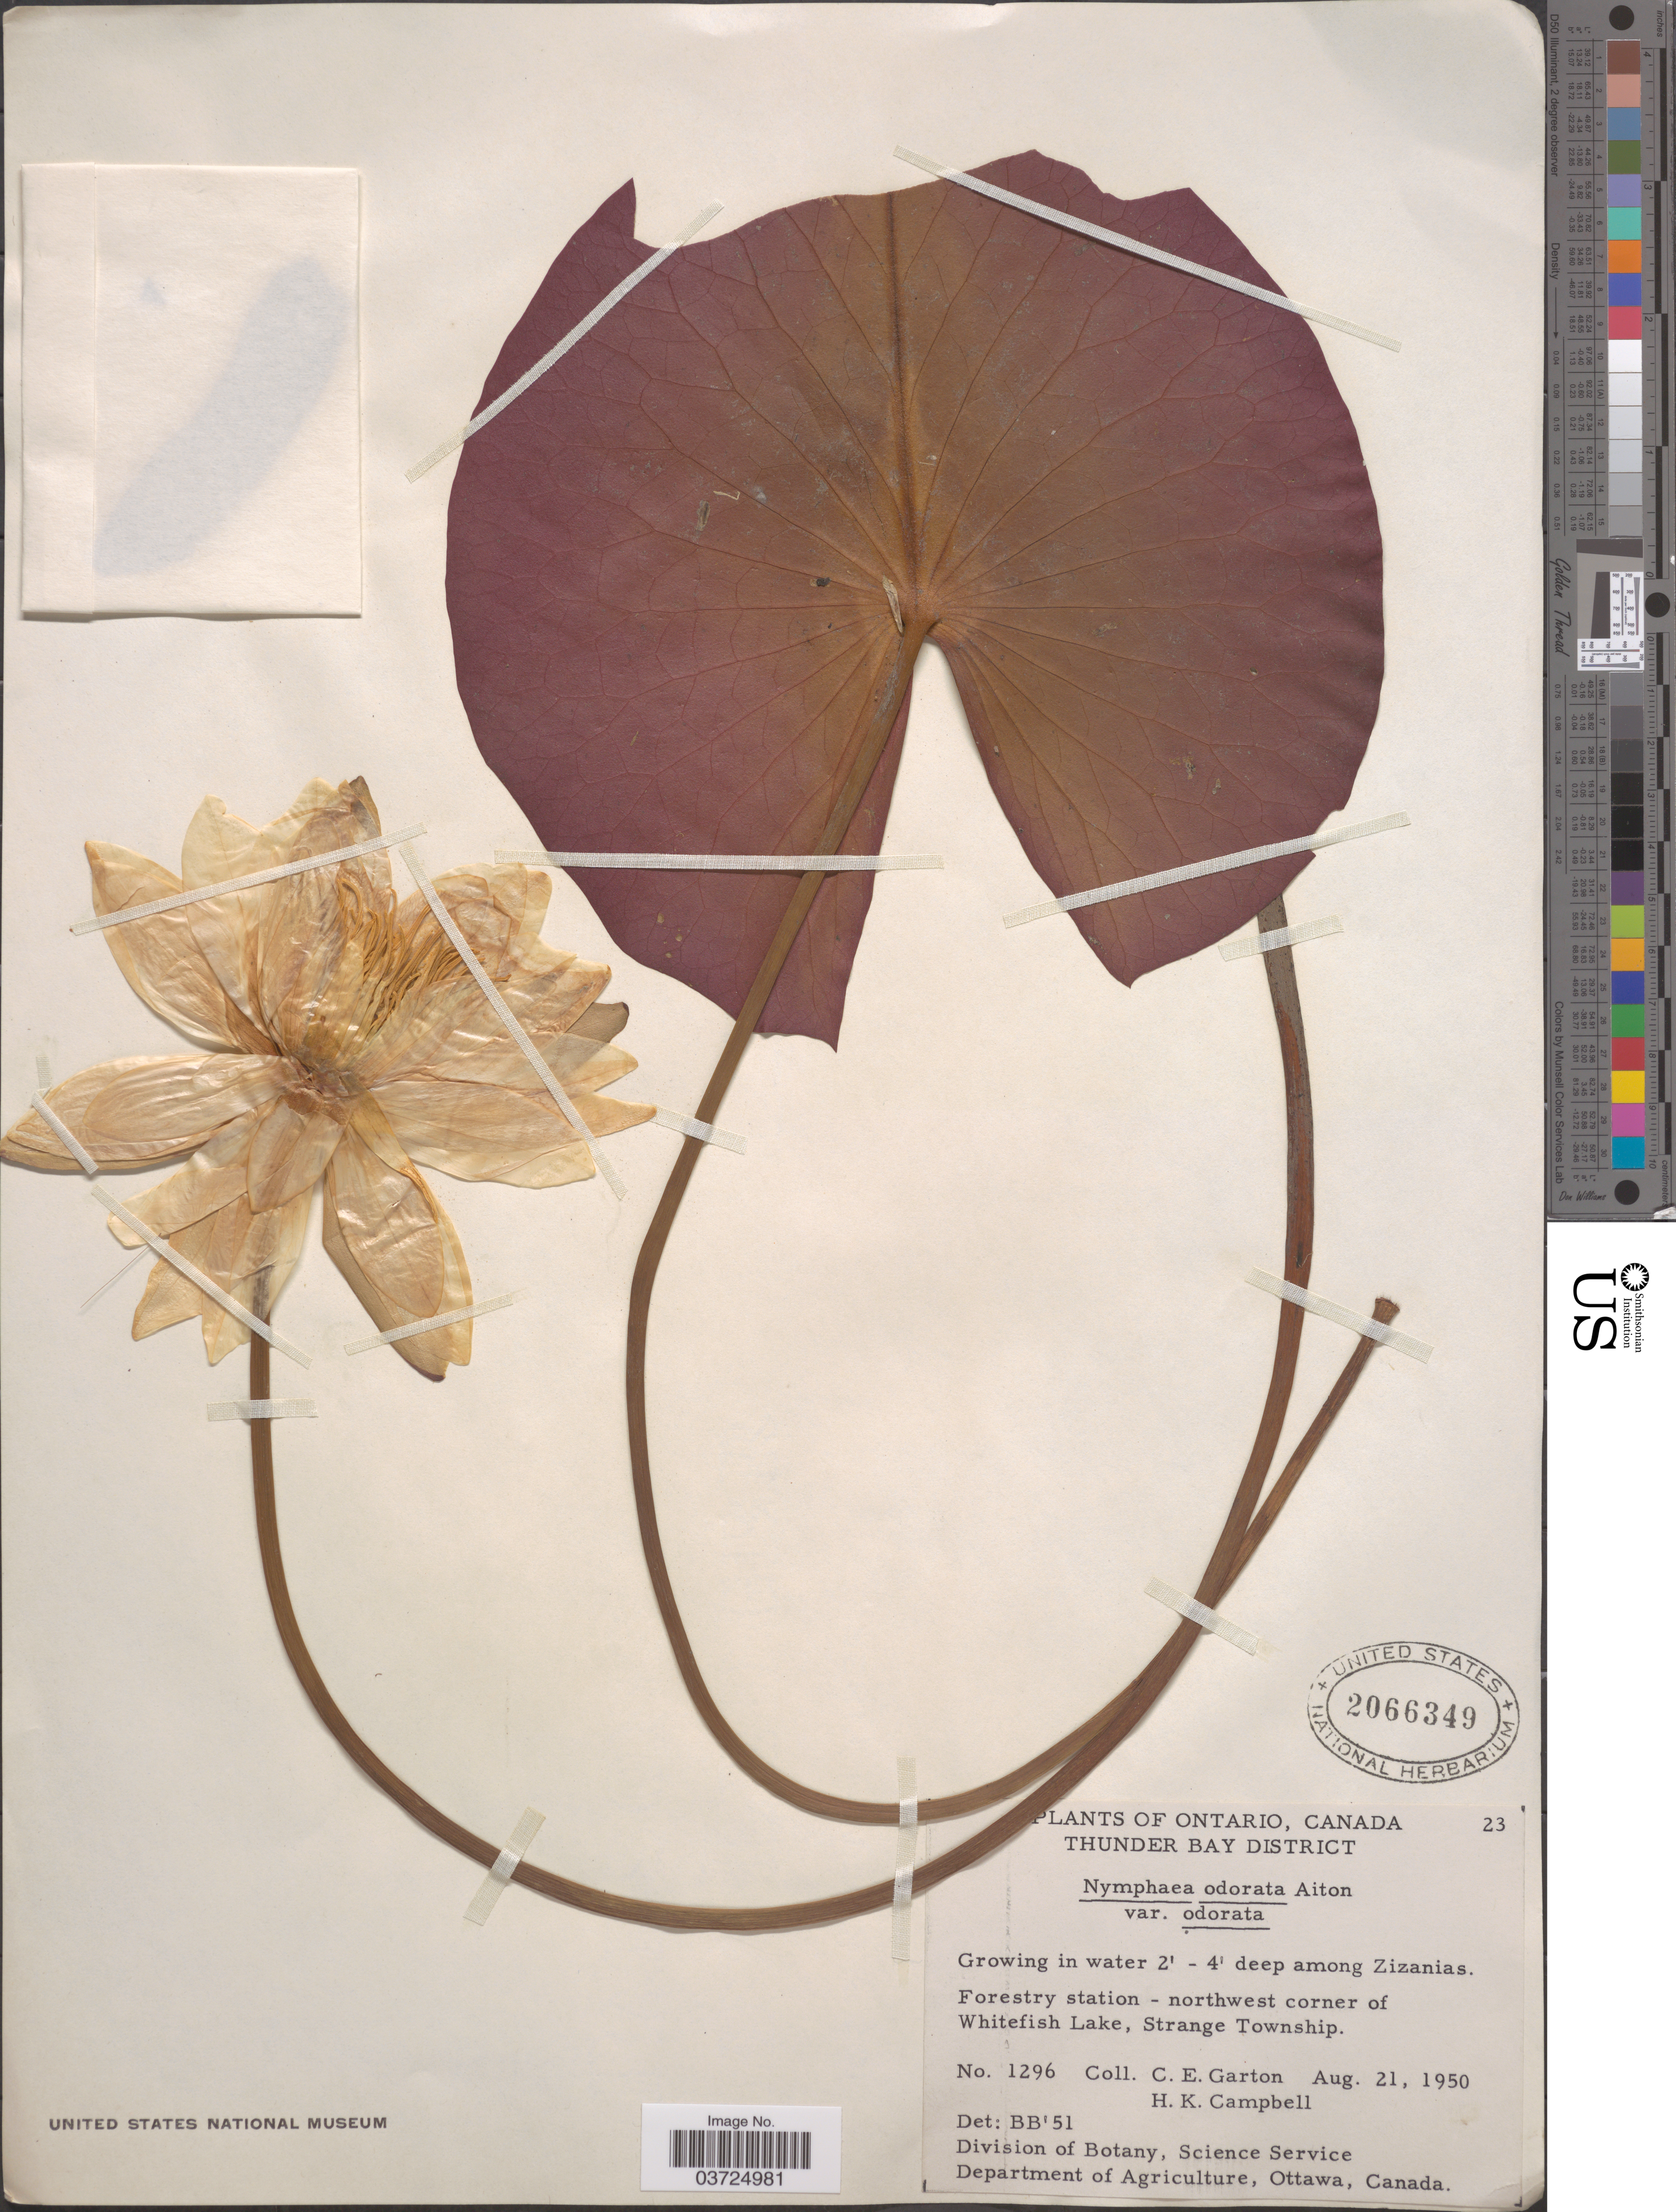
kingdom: Plantae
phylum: Tracheophyta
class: Magnoliopsida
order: Nymphaeales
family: Nymphaeaceae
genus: Nymphaea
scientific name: Nymphaea odorata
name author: Aiton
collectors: C. E. Garton & H. K. Campbell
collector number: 1296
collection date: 1950-08-21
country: Canada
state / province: Ontario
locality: Thunder Bay District. Forestry station - northwest corner of Whitefish Lake, Strange Township.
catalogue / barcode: US 2066349